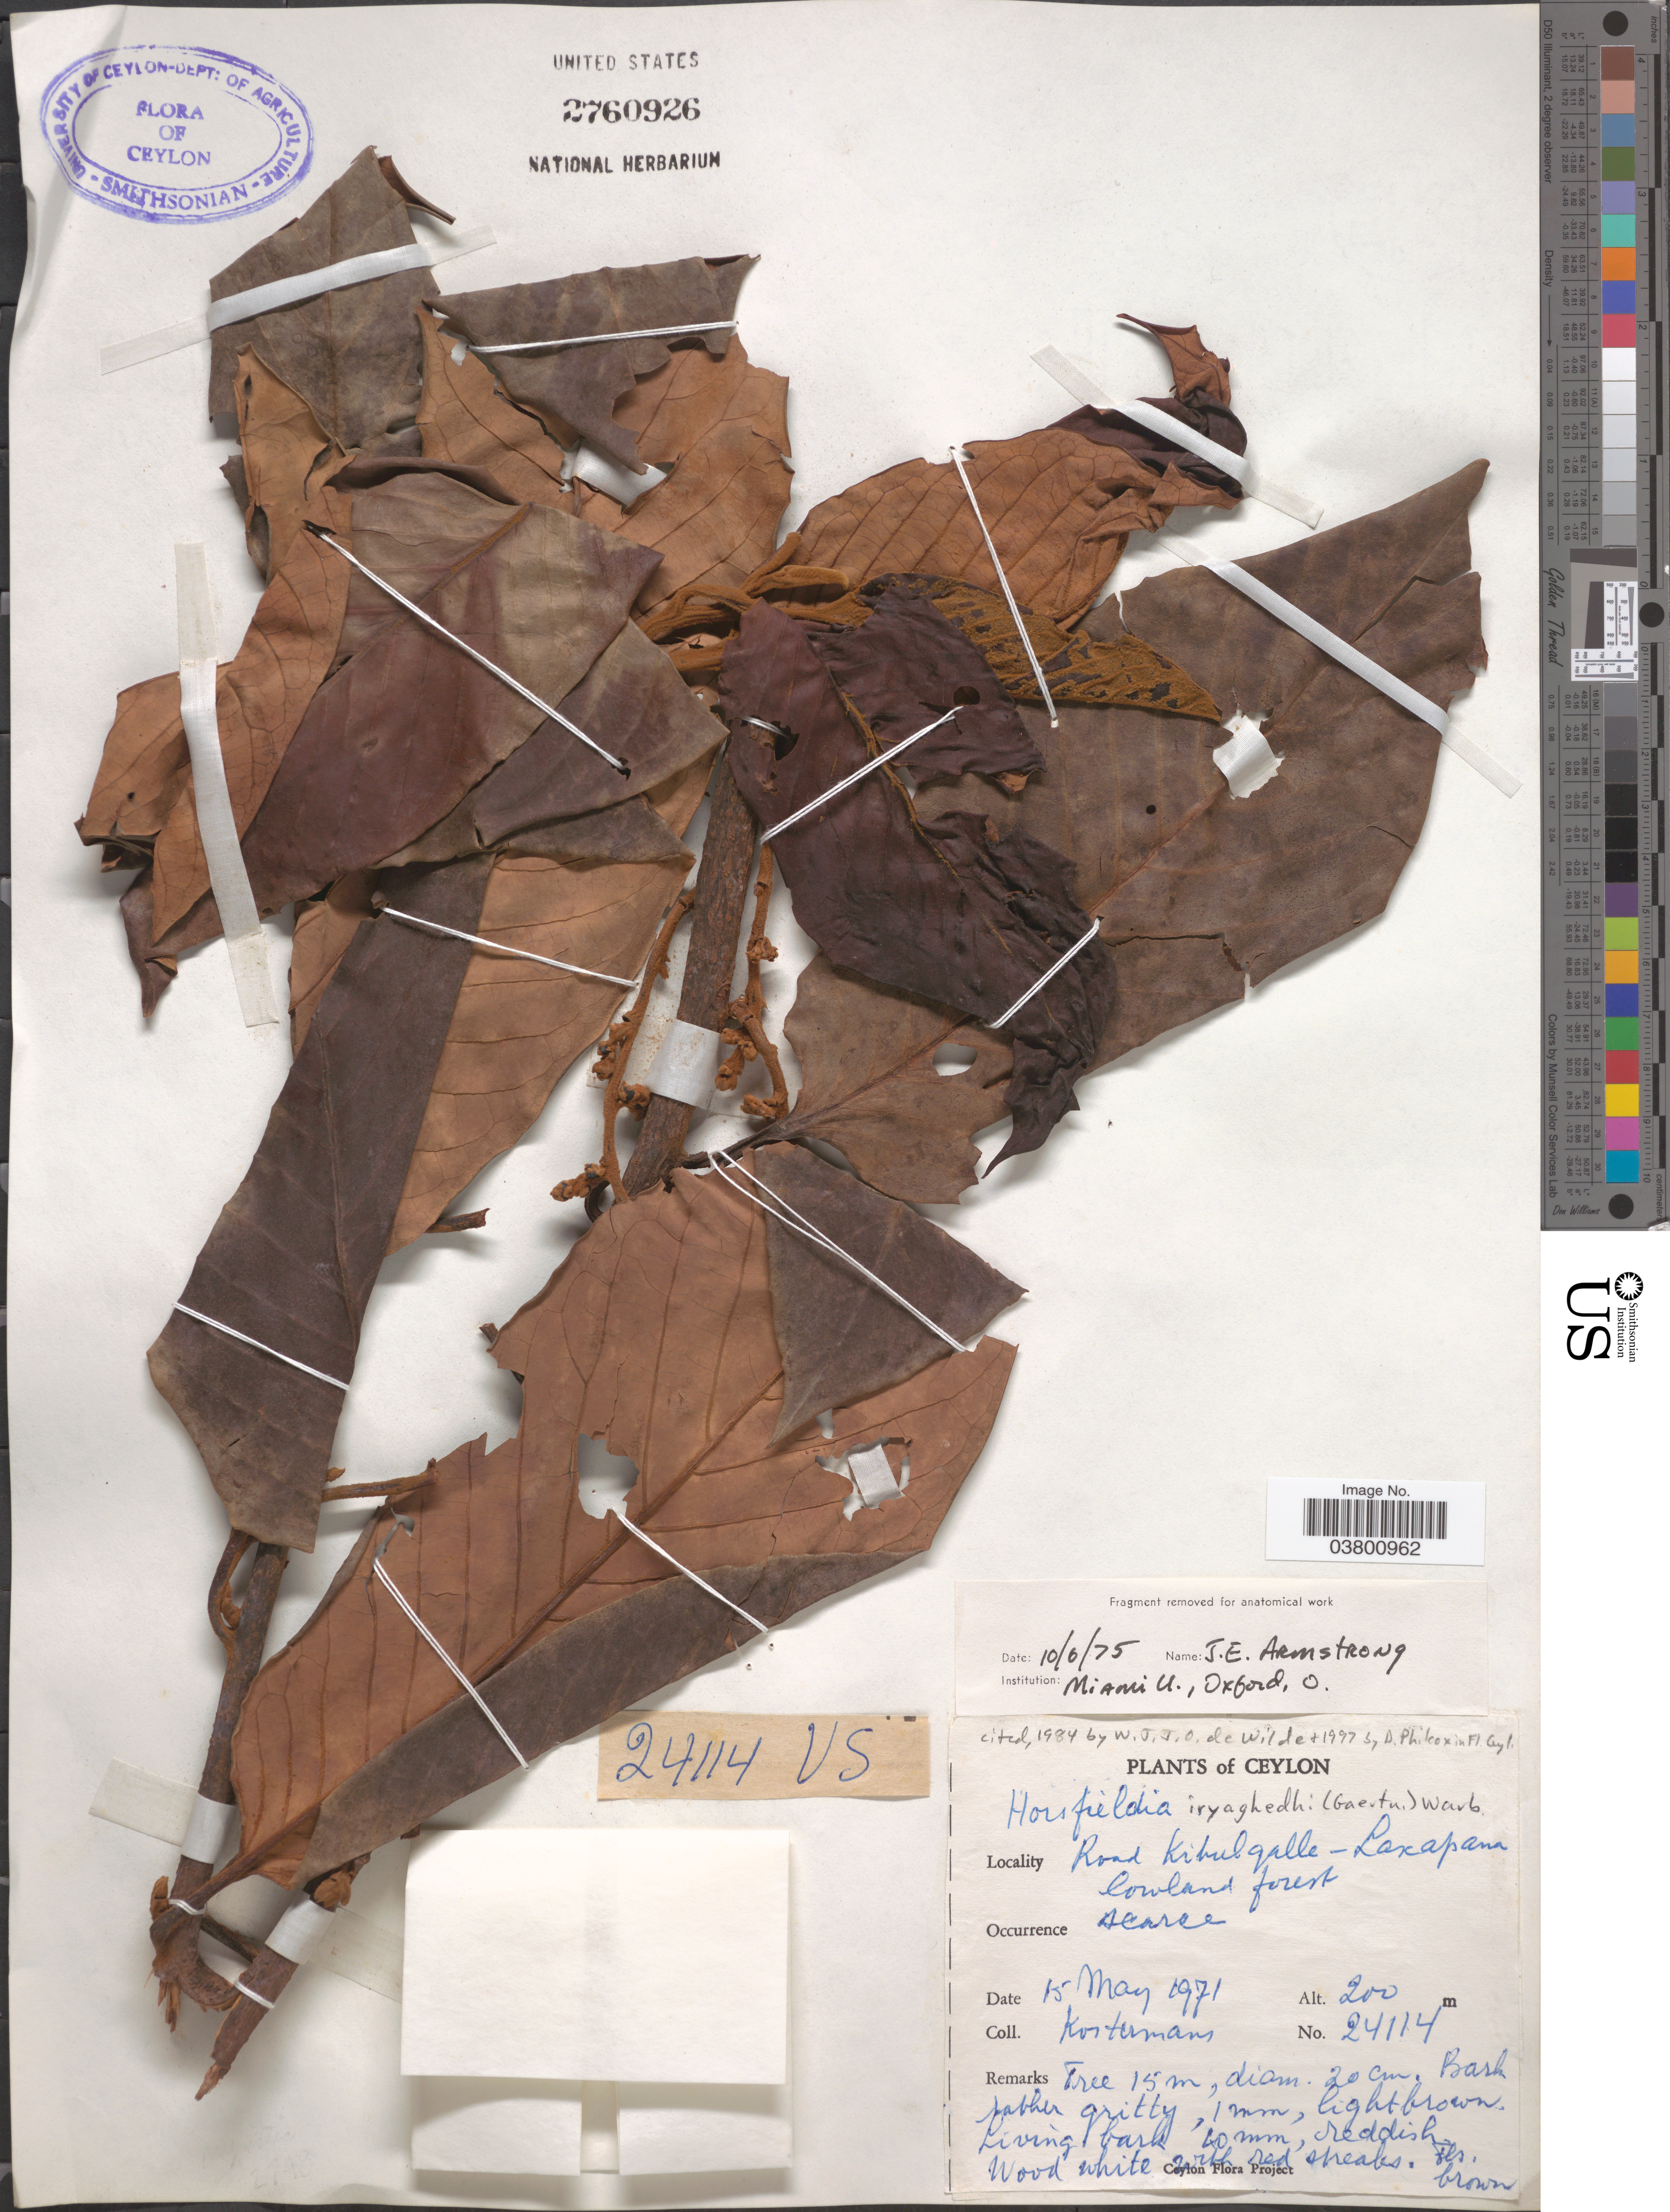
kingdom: Plantae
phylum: Tracheophyta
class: Magnoliopsida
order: Magnoliales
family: Myristicaceae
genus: Horsfieldia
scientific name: Horsfieldia iryaghedhi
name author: (Gaertn.) Warb.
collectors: Kostermans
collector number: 24114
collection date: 1971-05-15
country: Sri Lanka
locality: Ceylon. Road Kitulgalle-Laxapana, lowland forest.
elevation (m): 200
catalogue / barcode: US 2760926